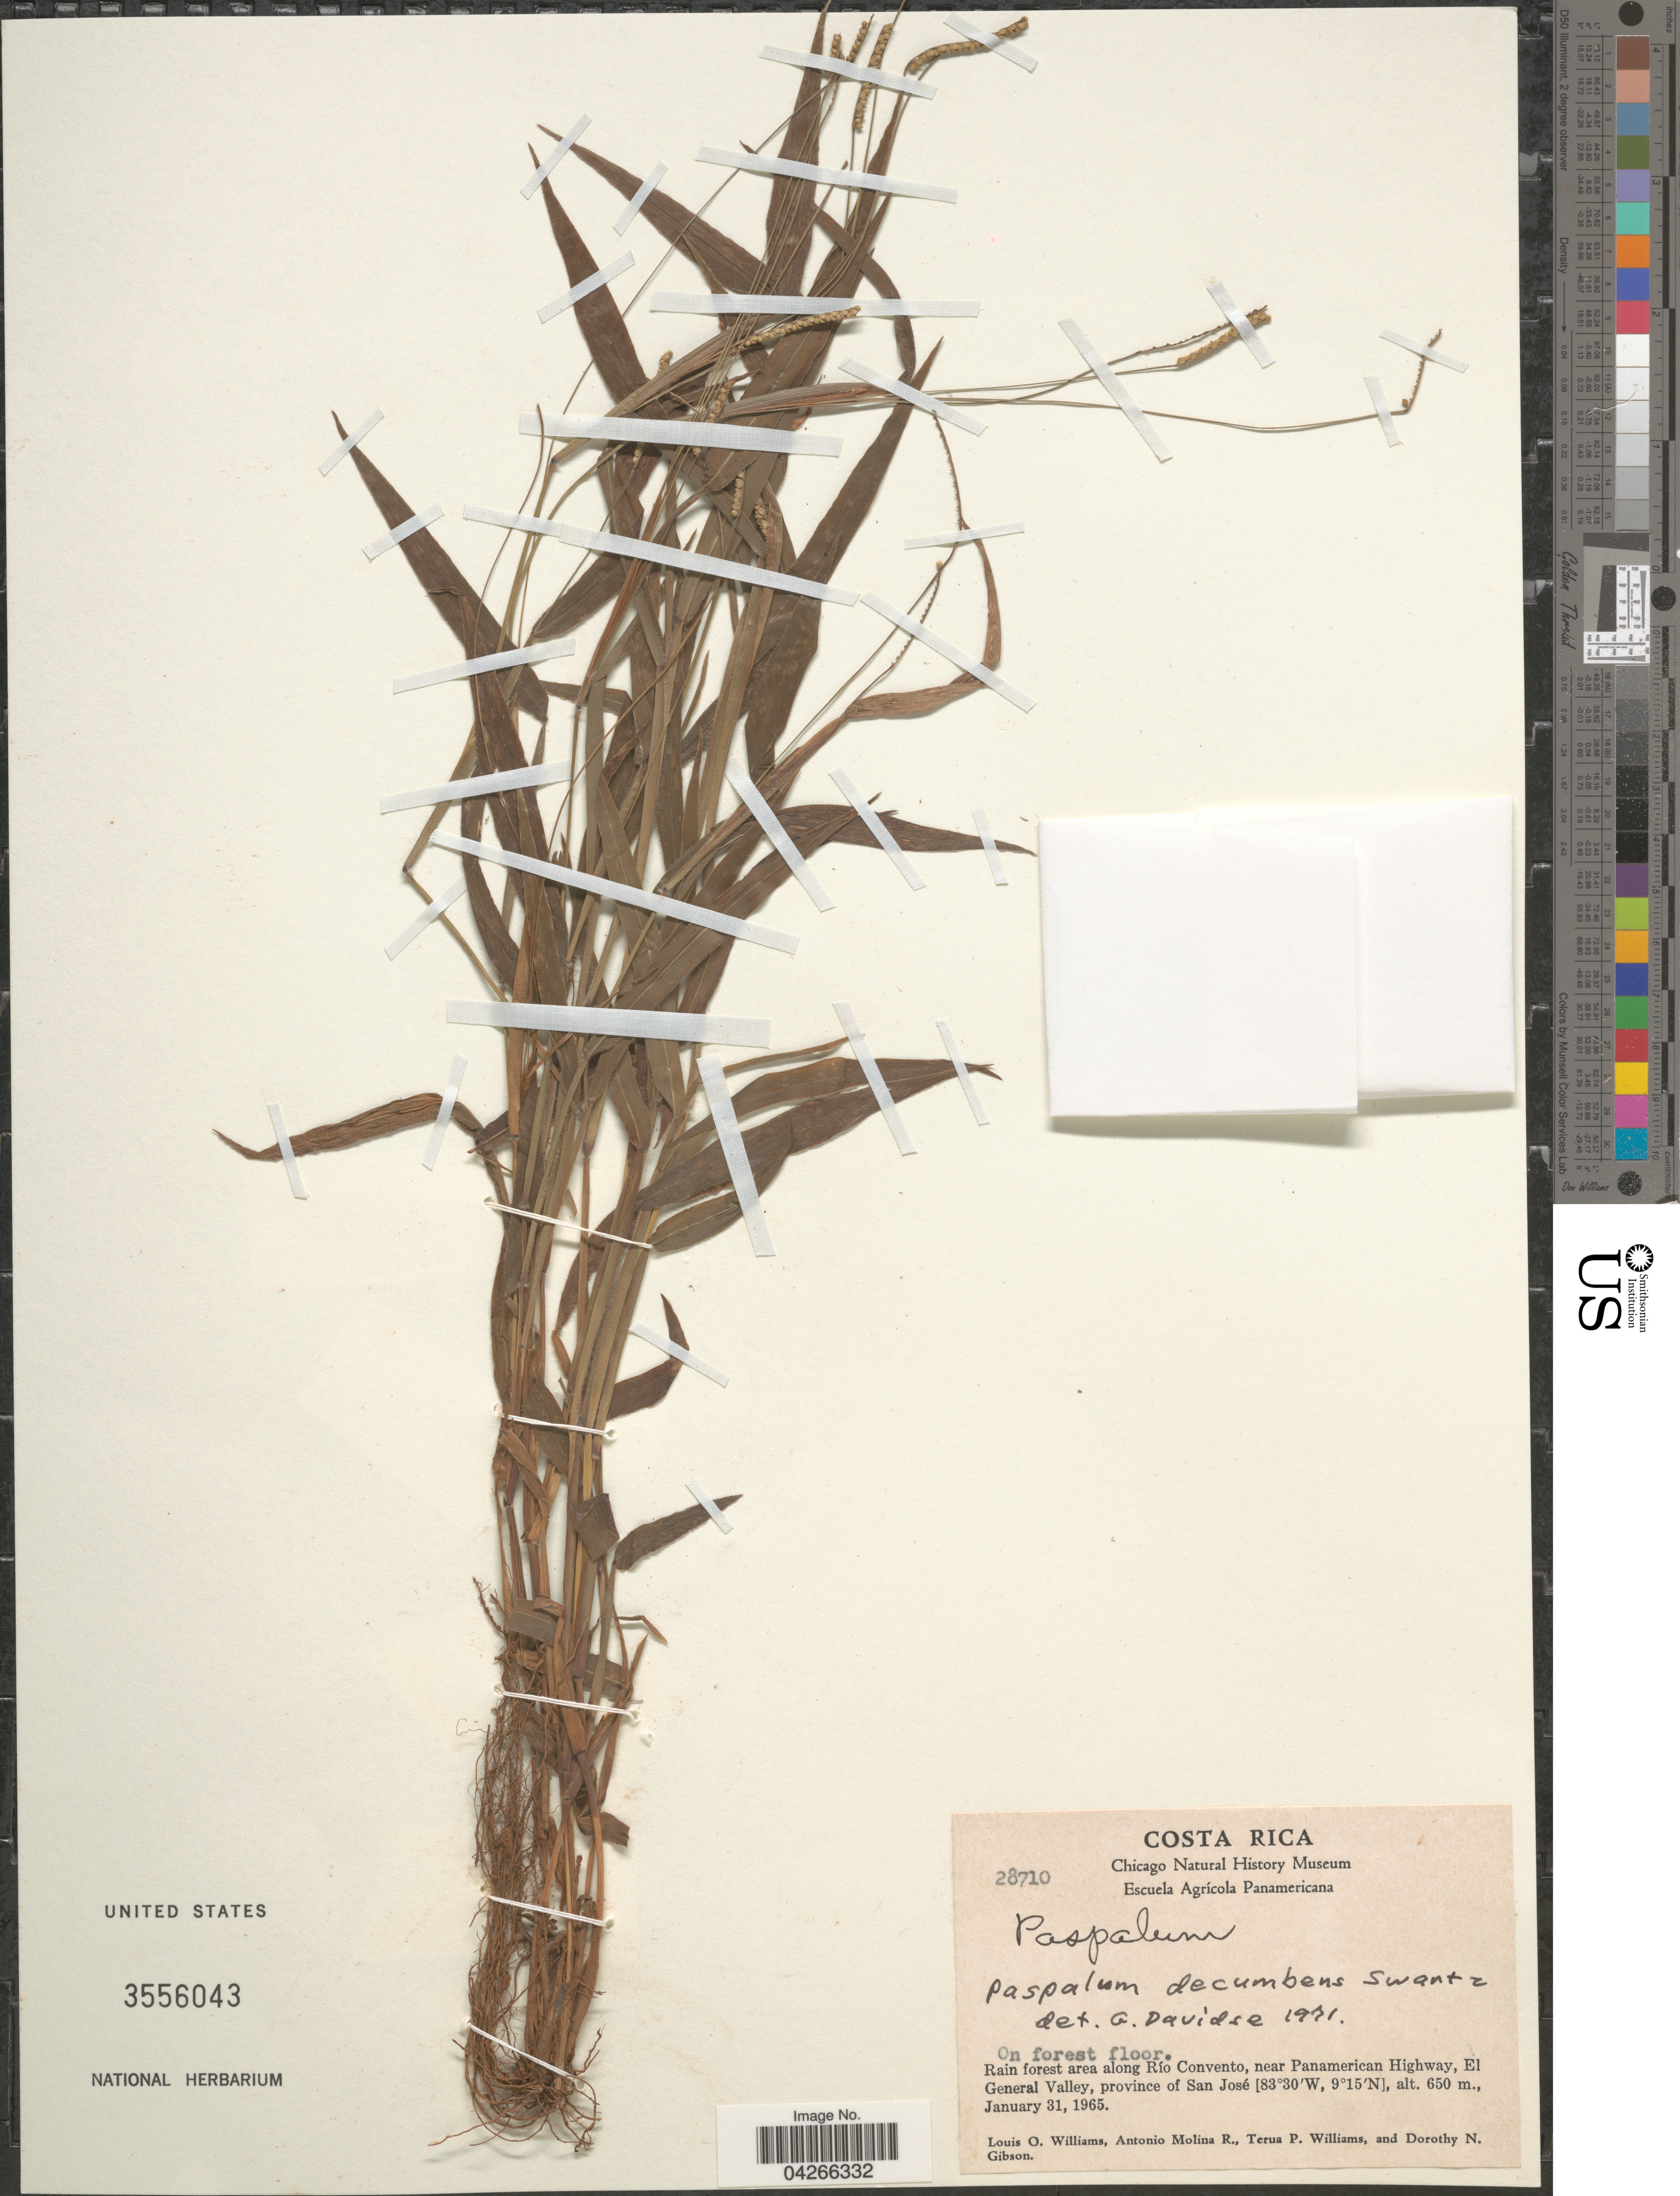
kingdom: Plantae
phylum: Tracheophyta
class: Liliopsida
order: Poales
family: Poaceae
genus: Paspalum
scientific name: Paspalum decumbens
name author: Sw.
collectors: L. O. Williams, A. Molina R., T. Williams & D. N. Gibson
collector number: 28710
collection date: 1965-01-31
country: Costa Rica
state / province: San José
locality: Rain forest area along Río Convento, near Panamerican Highway, El General Valley.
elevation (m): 650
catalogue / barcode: US 3556043